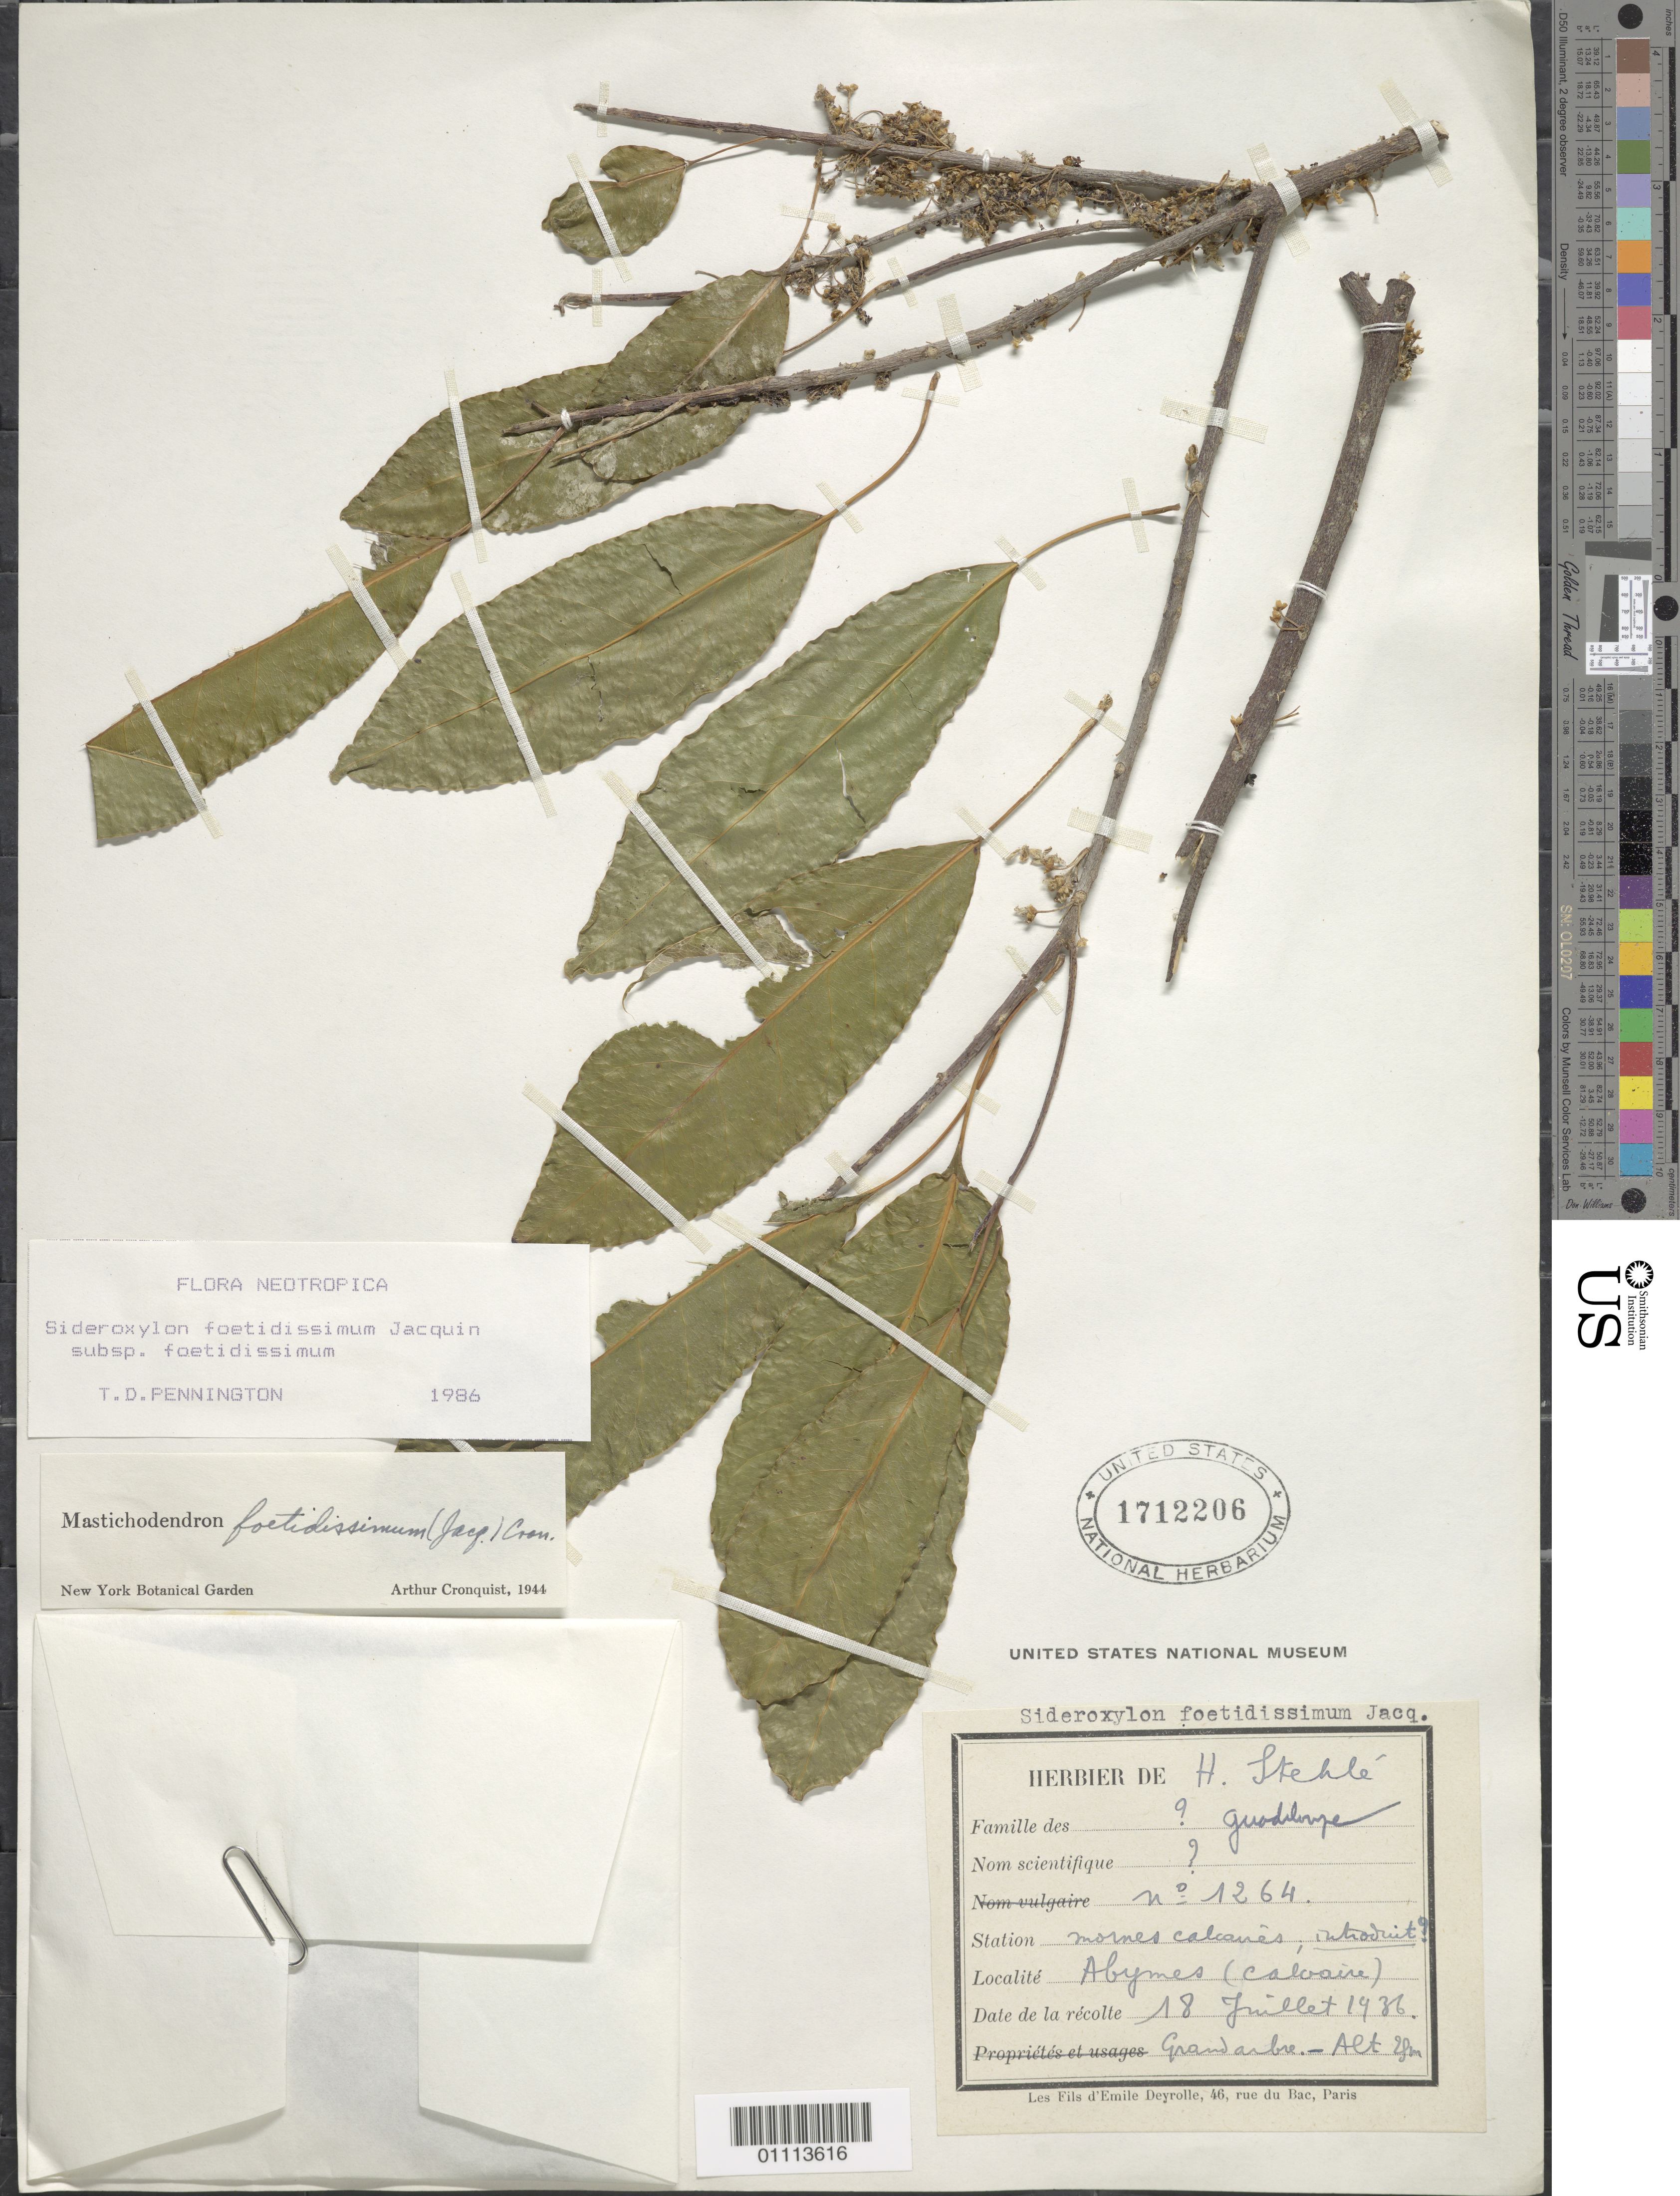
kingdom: Plantae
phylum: Tracheophyta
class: Magnoliopsida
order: Ericales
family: Sapotaceae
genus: Sideroxylon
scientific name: Sideroxylon foetidissimum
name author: Jacq.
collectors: H. Stehlé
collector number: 1264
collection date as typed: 18 Jul 1936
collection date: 1936-07-18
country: Guadeloupe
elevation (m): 28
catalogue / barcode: US 1712206